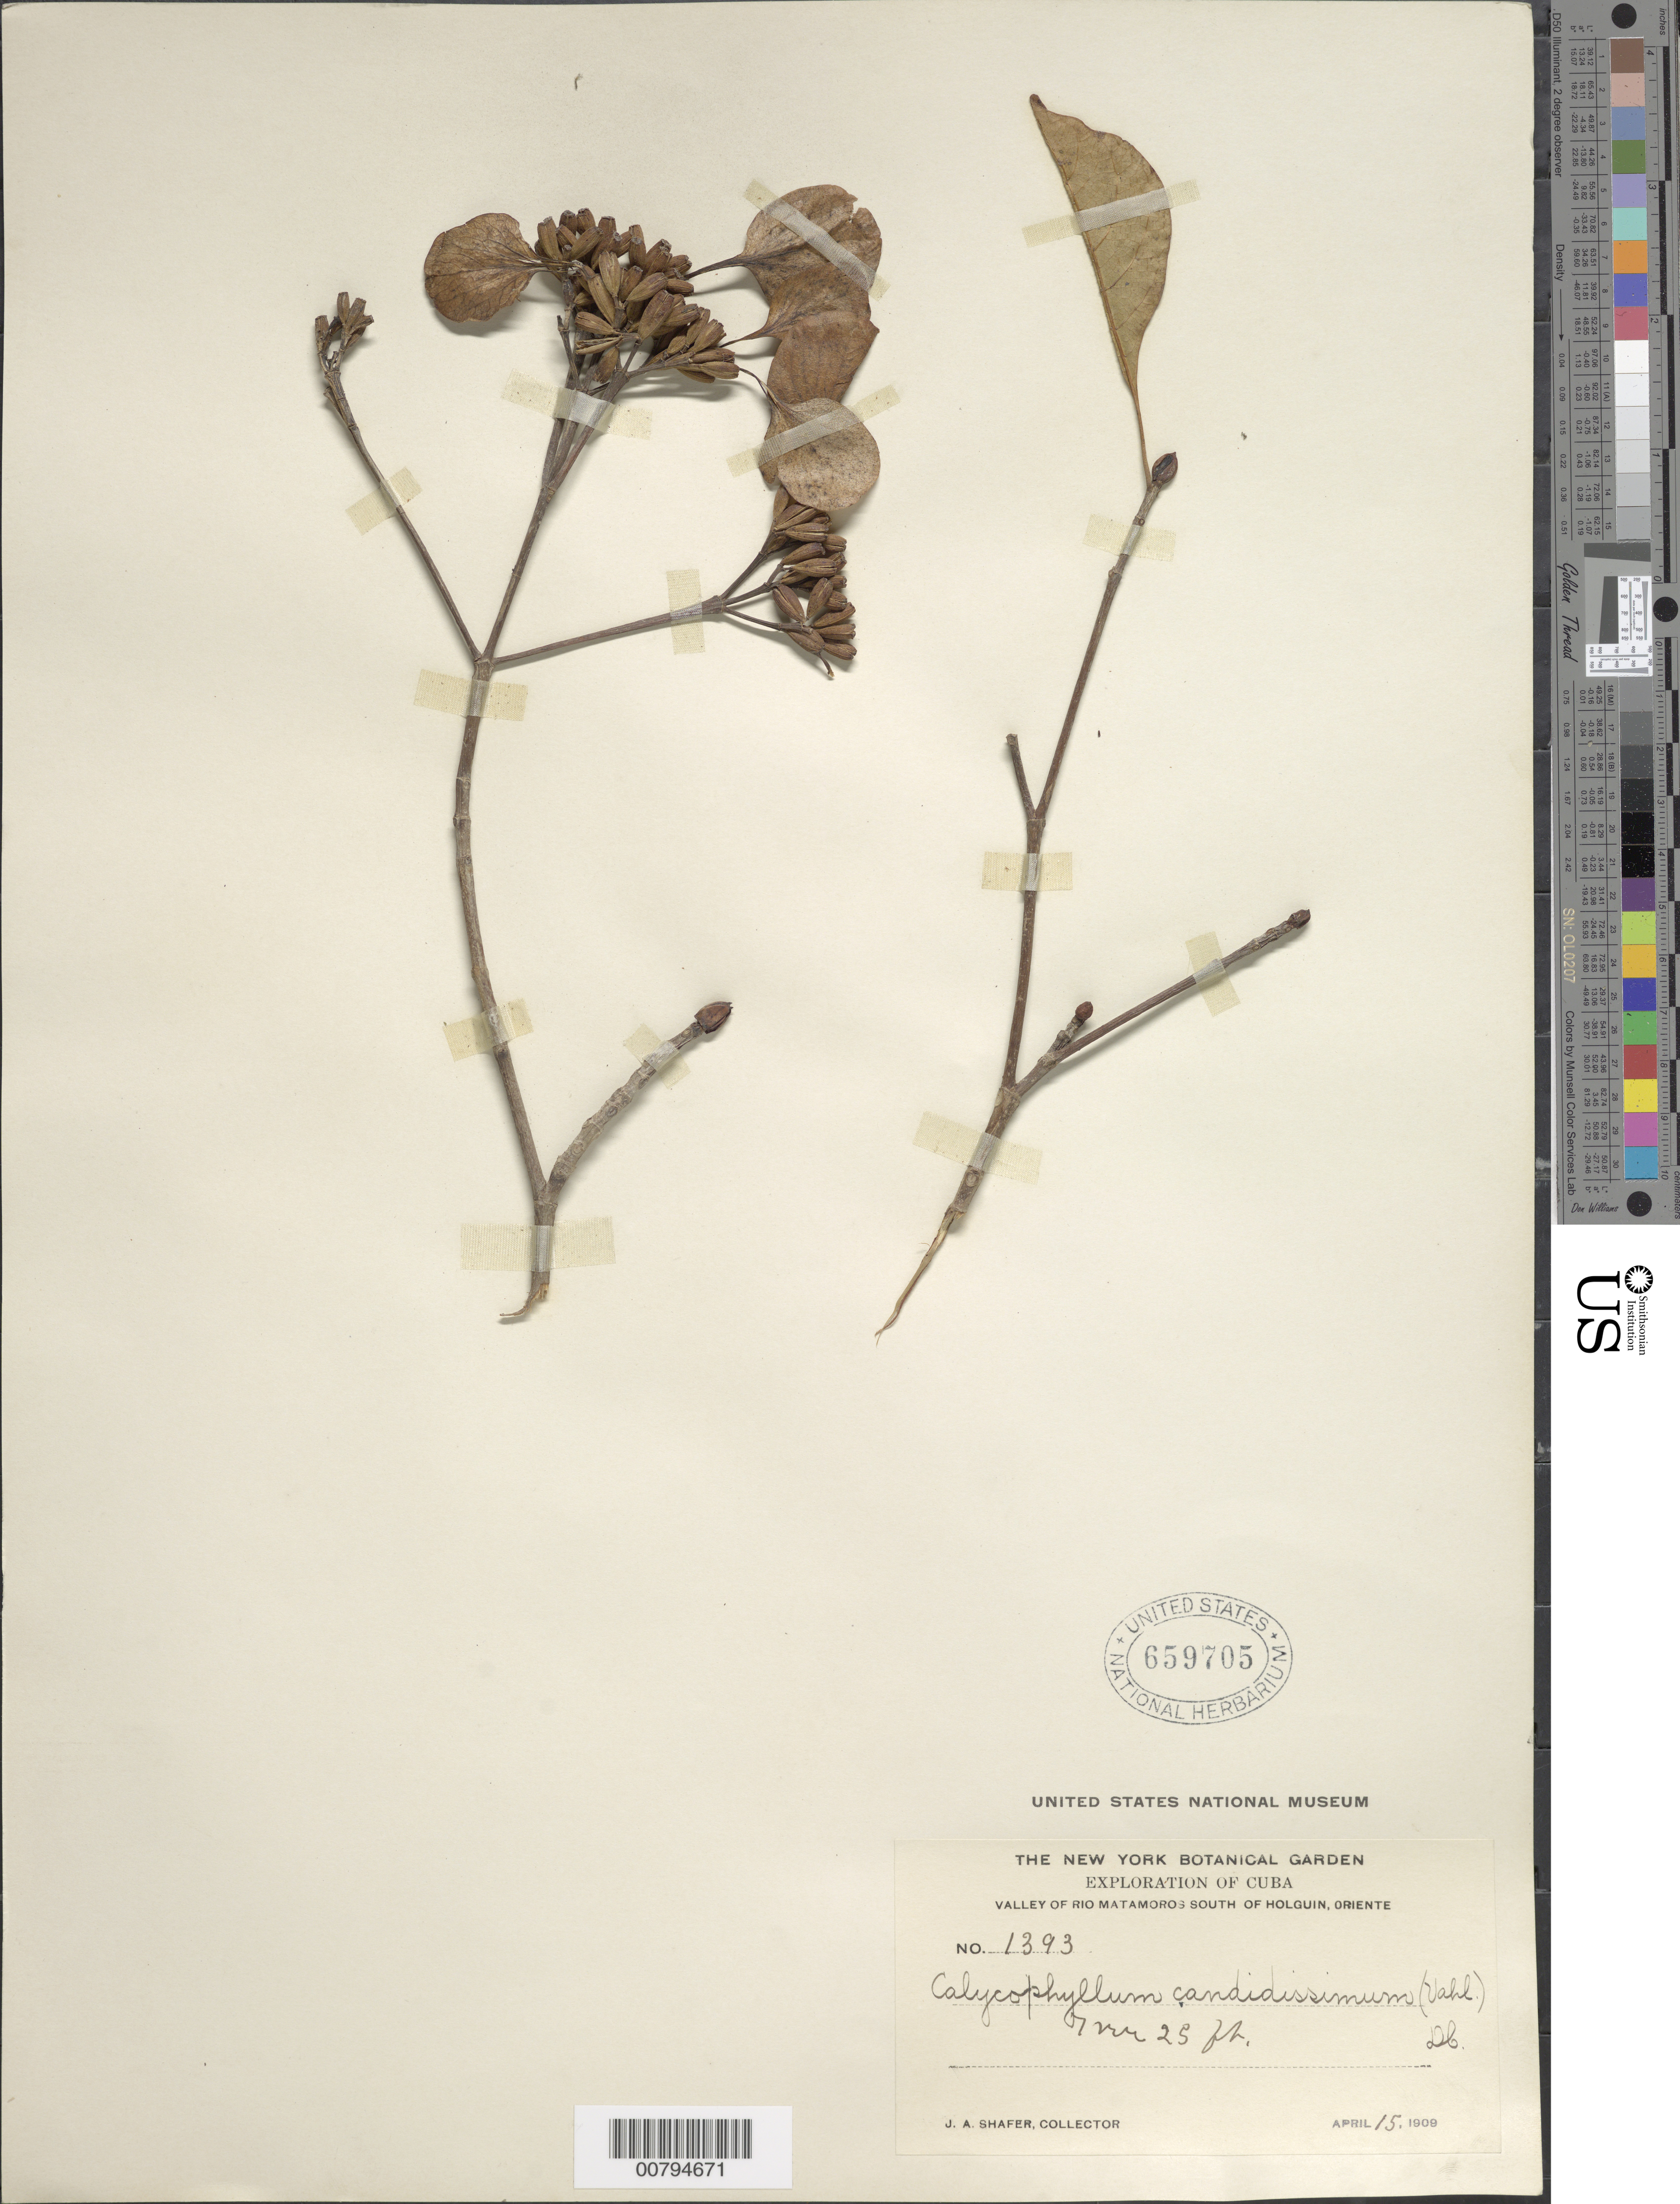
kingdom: Plantae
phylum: Tracheophyta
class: Magnoliopsida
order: Gentianales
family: Rubiaceae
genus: Calycophyllum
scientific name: Calycophyllum candidissimum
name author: (Vahl) DC.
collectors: J. A. Shafer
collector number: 1393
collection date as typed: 15 Apr 1909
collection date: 1909-04-15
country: Cuba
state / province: Oriente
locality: Valley of Rio Matamoros south of Holguin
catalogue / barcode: US 659705